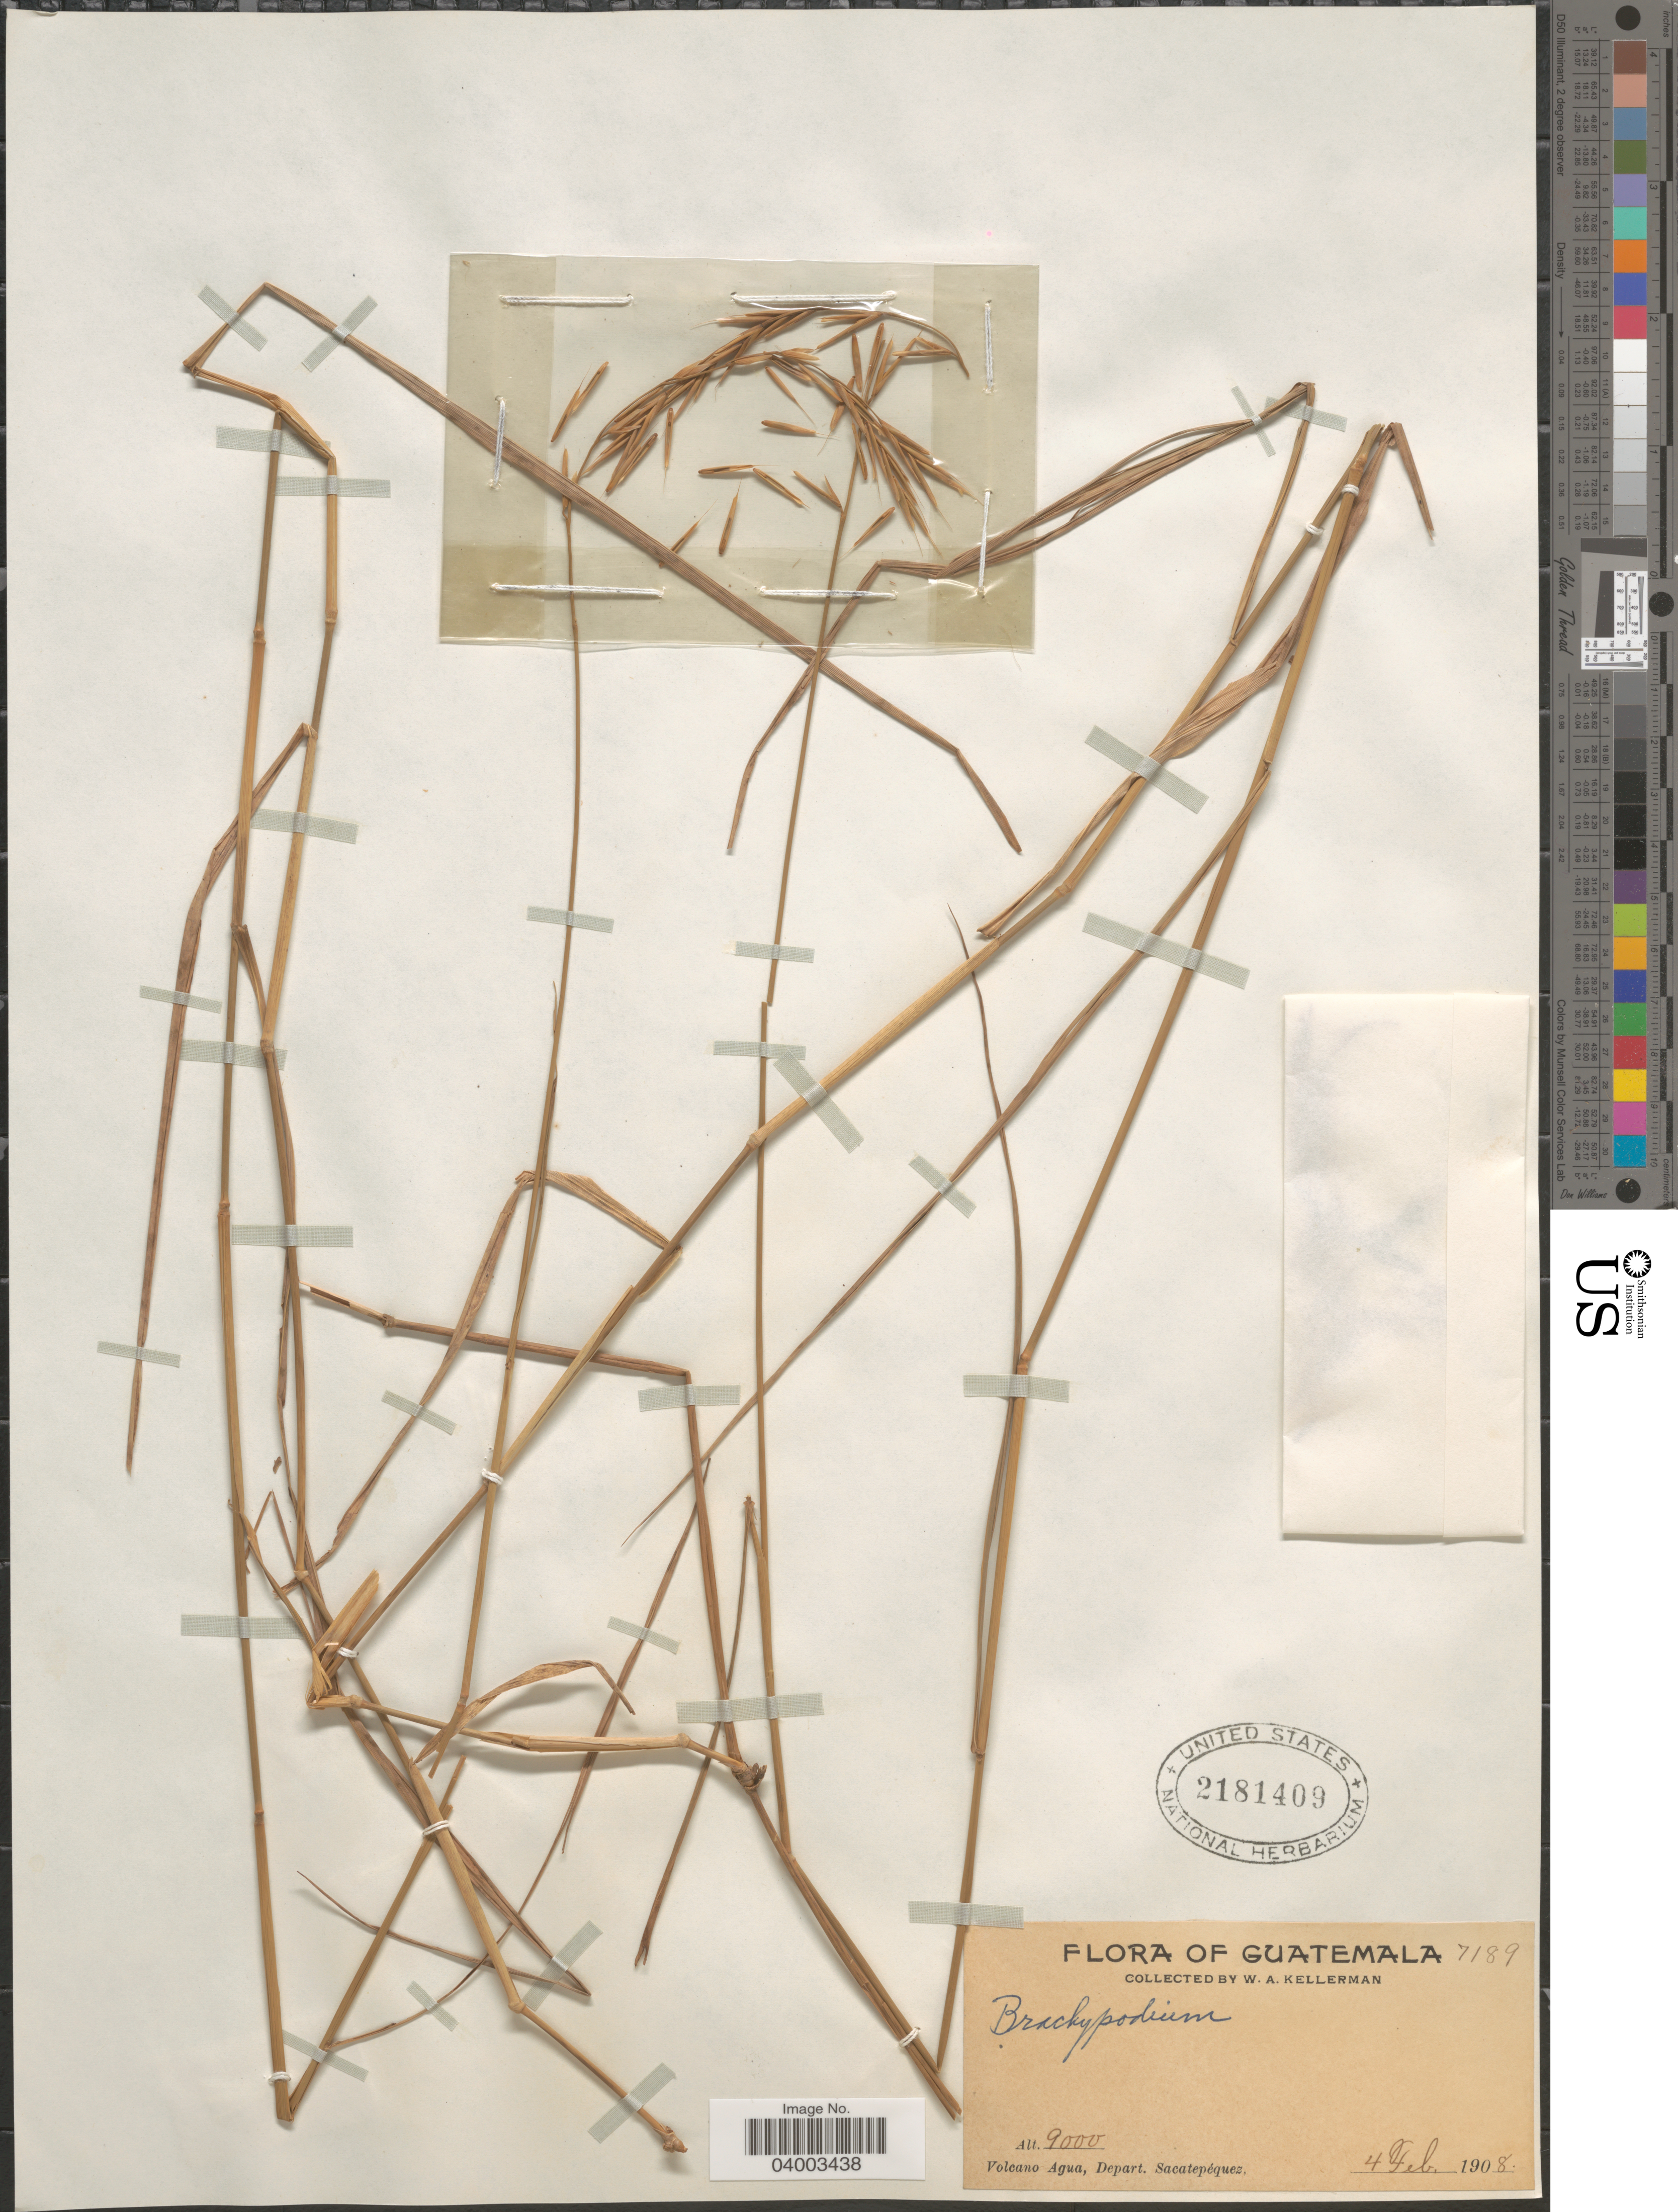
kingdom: Plantae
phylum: Tracheophyta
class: Liliopsida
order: Poales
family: Poaceae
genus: Brachypodium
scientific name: Brachypodium sp.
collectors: W. Kellerman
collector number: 7189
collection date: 1908-02-04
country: Guatemala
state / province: Sacatepequez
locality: Volcano Agua, Depart. Sacatepéquez.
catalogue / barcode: US 2181409